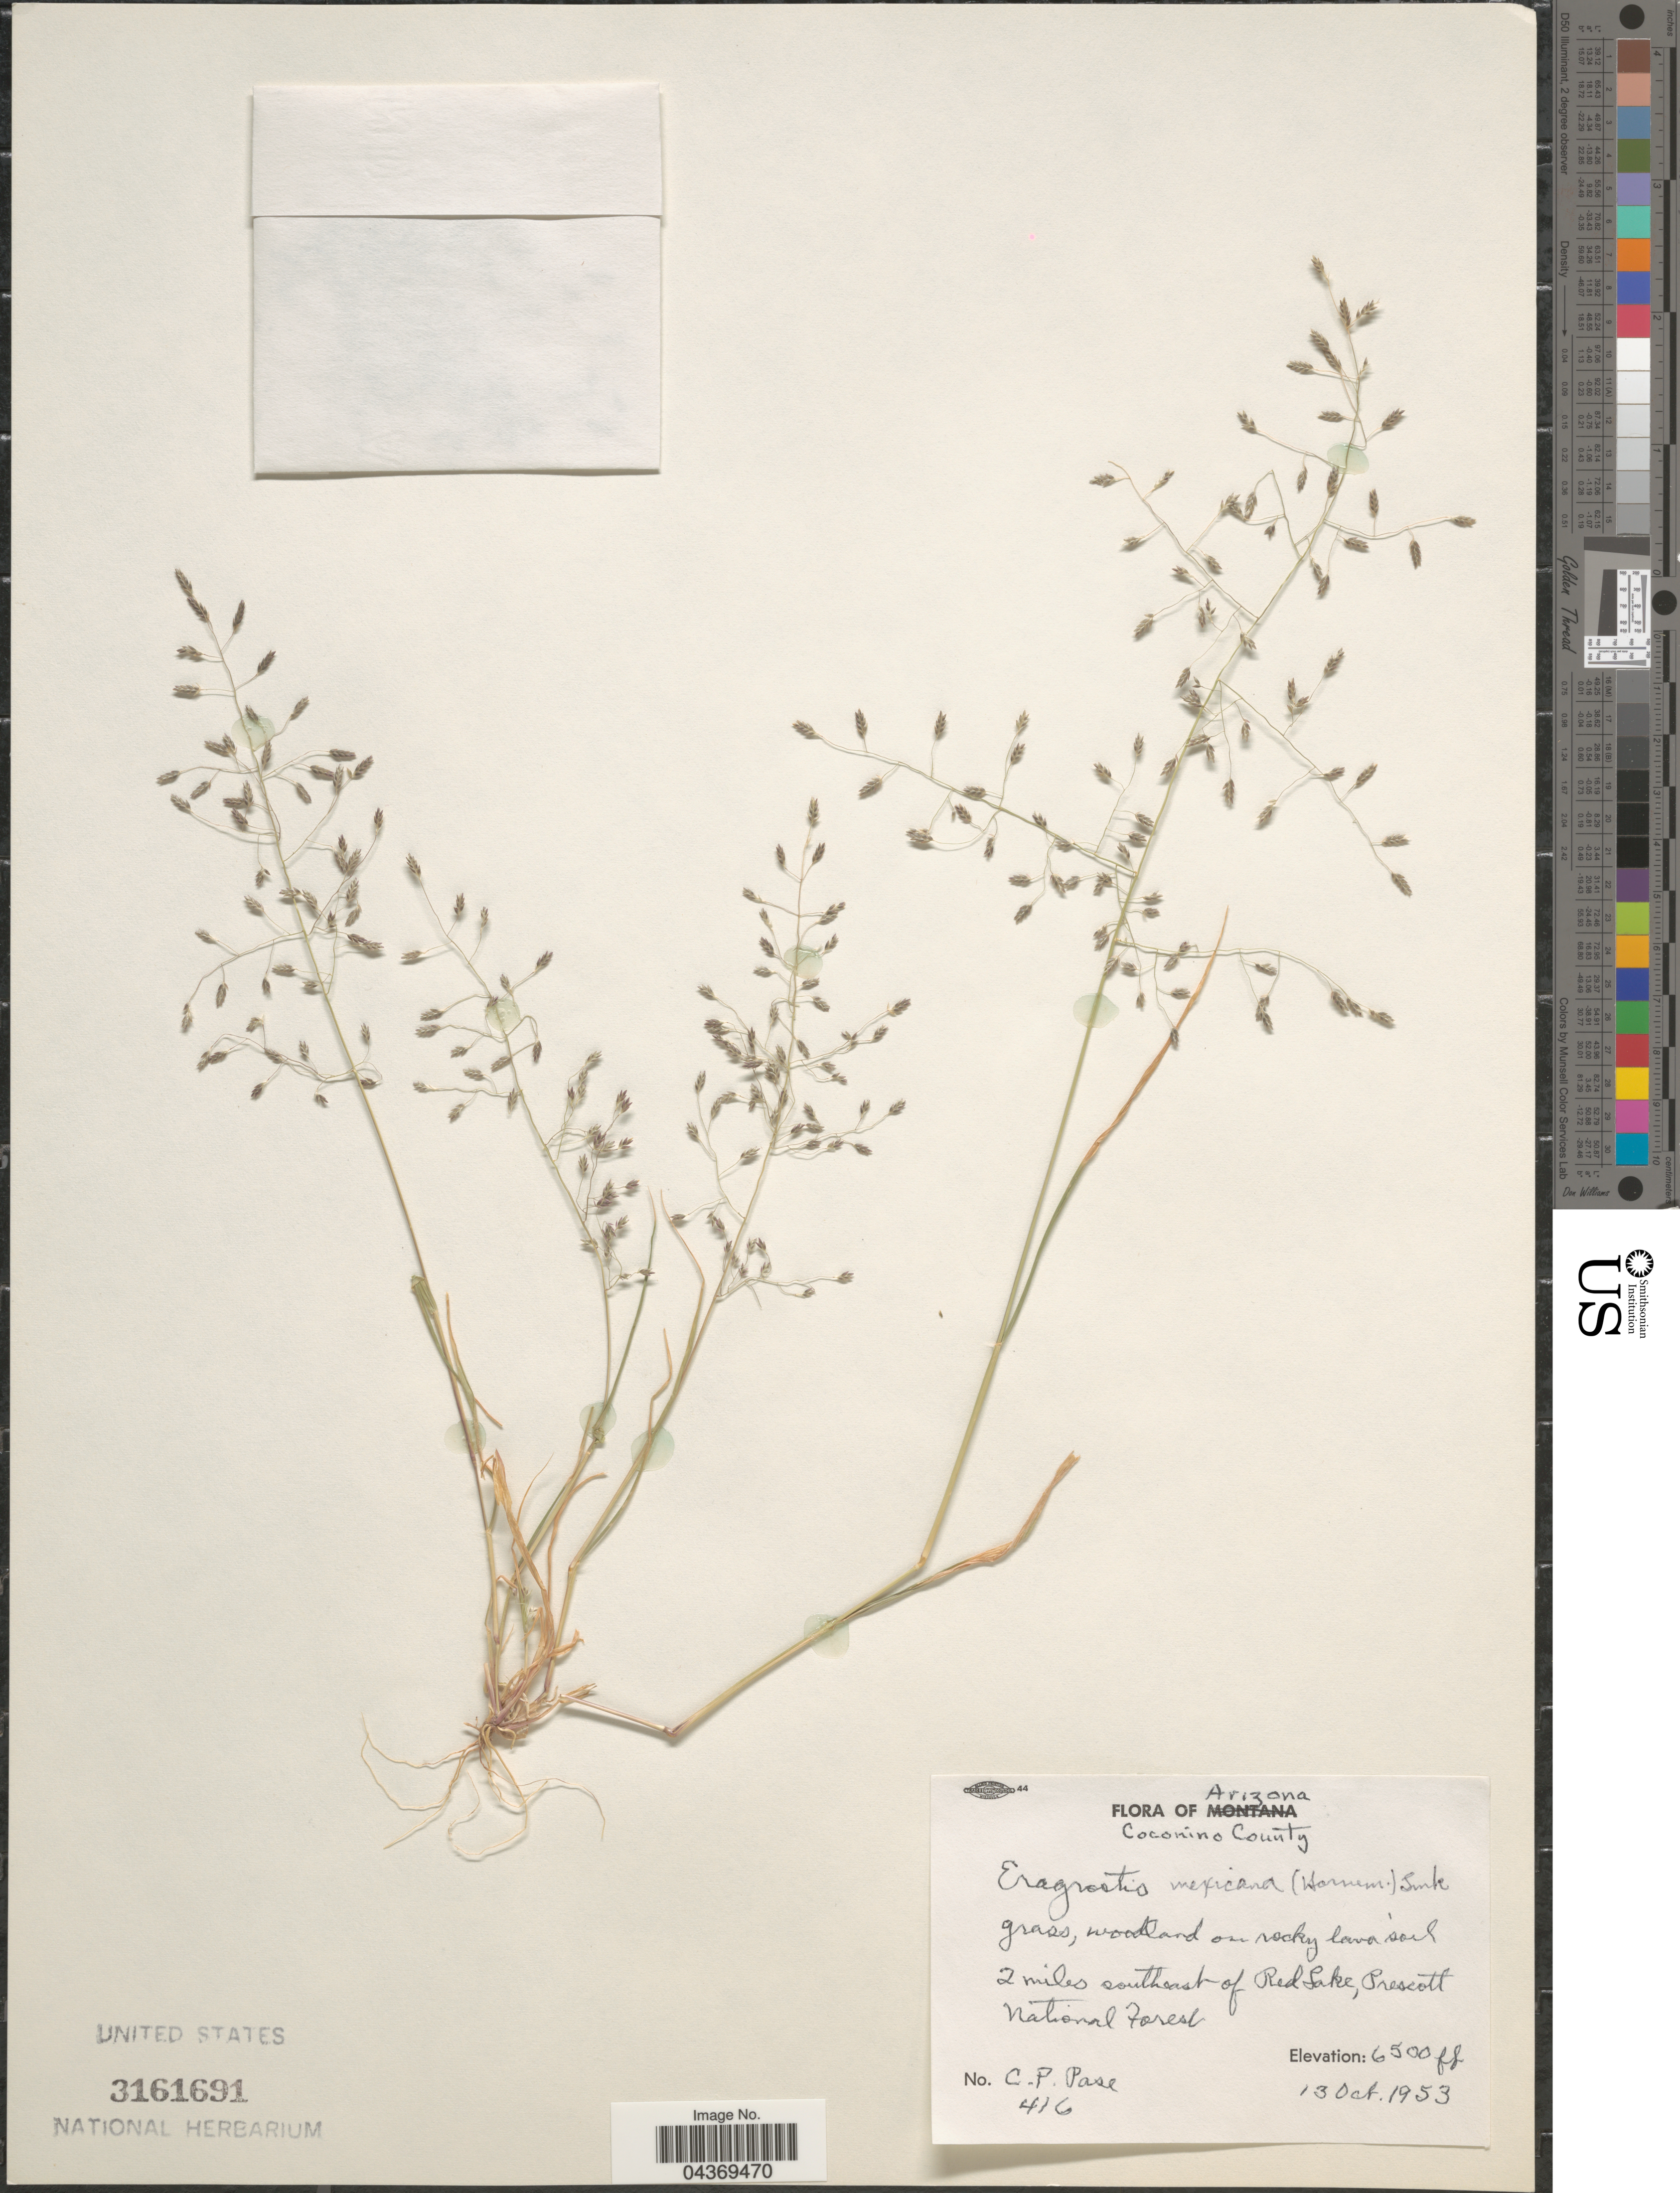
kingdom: Plantae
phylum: Tracheophyta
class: Liliopsida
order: Poales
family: Poaceae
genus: Eragrostis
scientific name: Eragrostis mexicana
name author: (Hornem.) Link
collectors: C. P. Pase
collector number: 416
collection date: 1953-10-13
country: United States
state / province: Arizona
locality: Coconino County. 2 miles southeast of Red Lake, Prescott National Forest.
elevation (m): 1981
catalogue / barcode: US 3161691